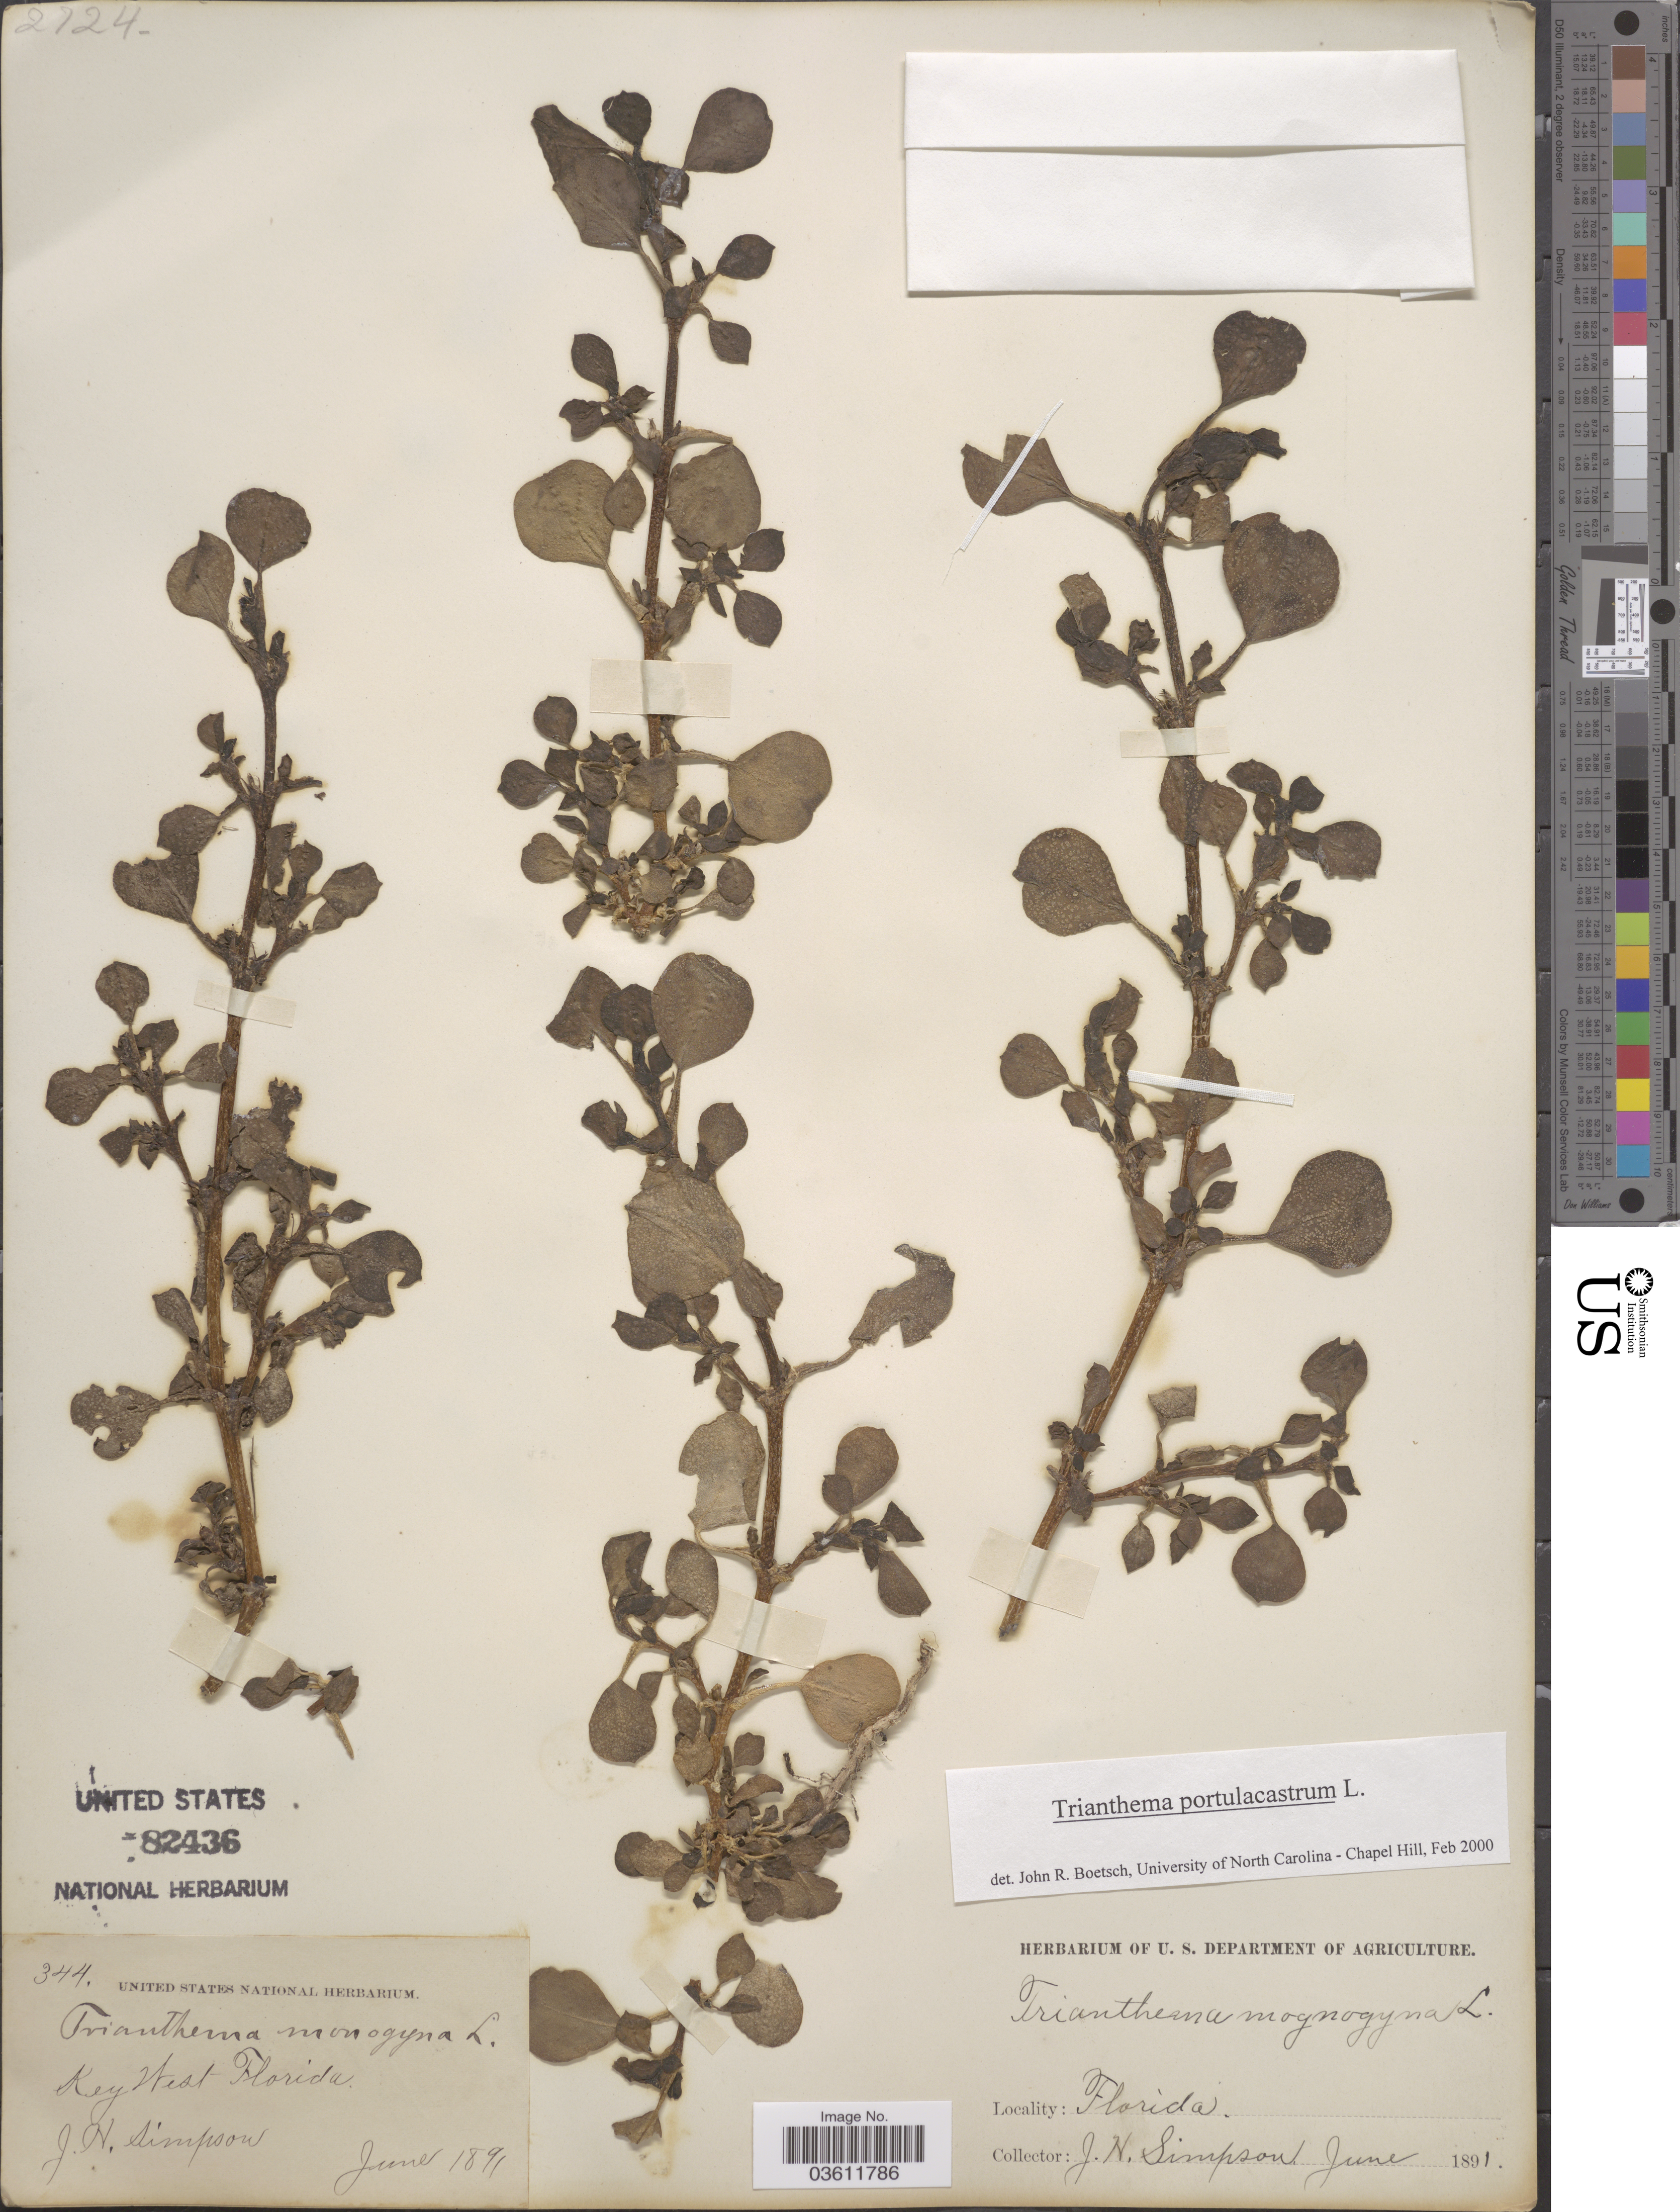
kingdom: Plantae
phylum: Tracheophyta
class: Magnoliopsida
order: Caryophyllales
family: Aizoaceae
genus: Trianthema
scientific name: Trianthema portulacastrum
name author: L.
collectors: J. H. Simpson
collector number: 344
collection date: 1891-06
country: United States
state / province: Florida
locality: Key West.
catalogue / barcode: US 82436